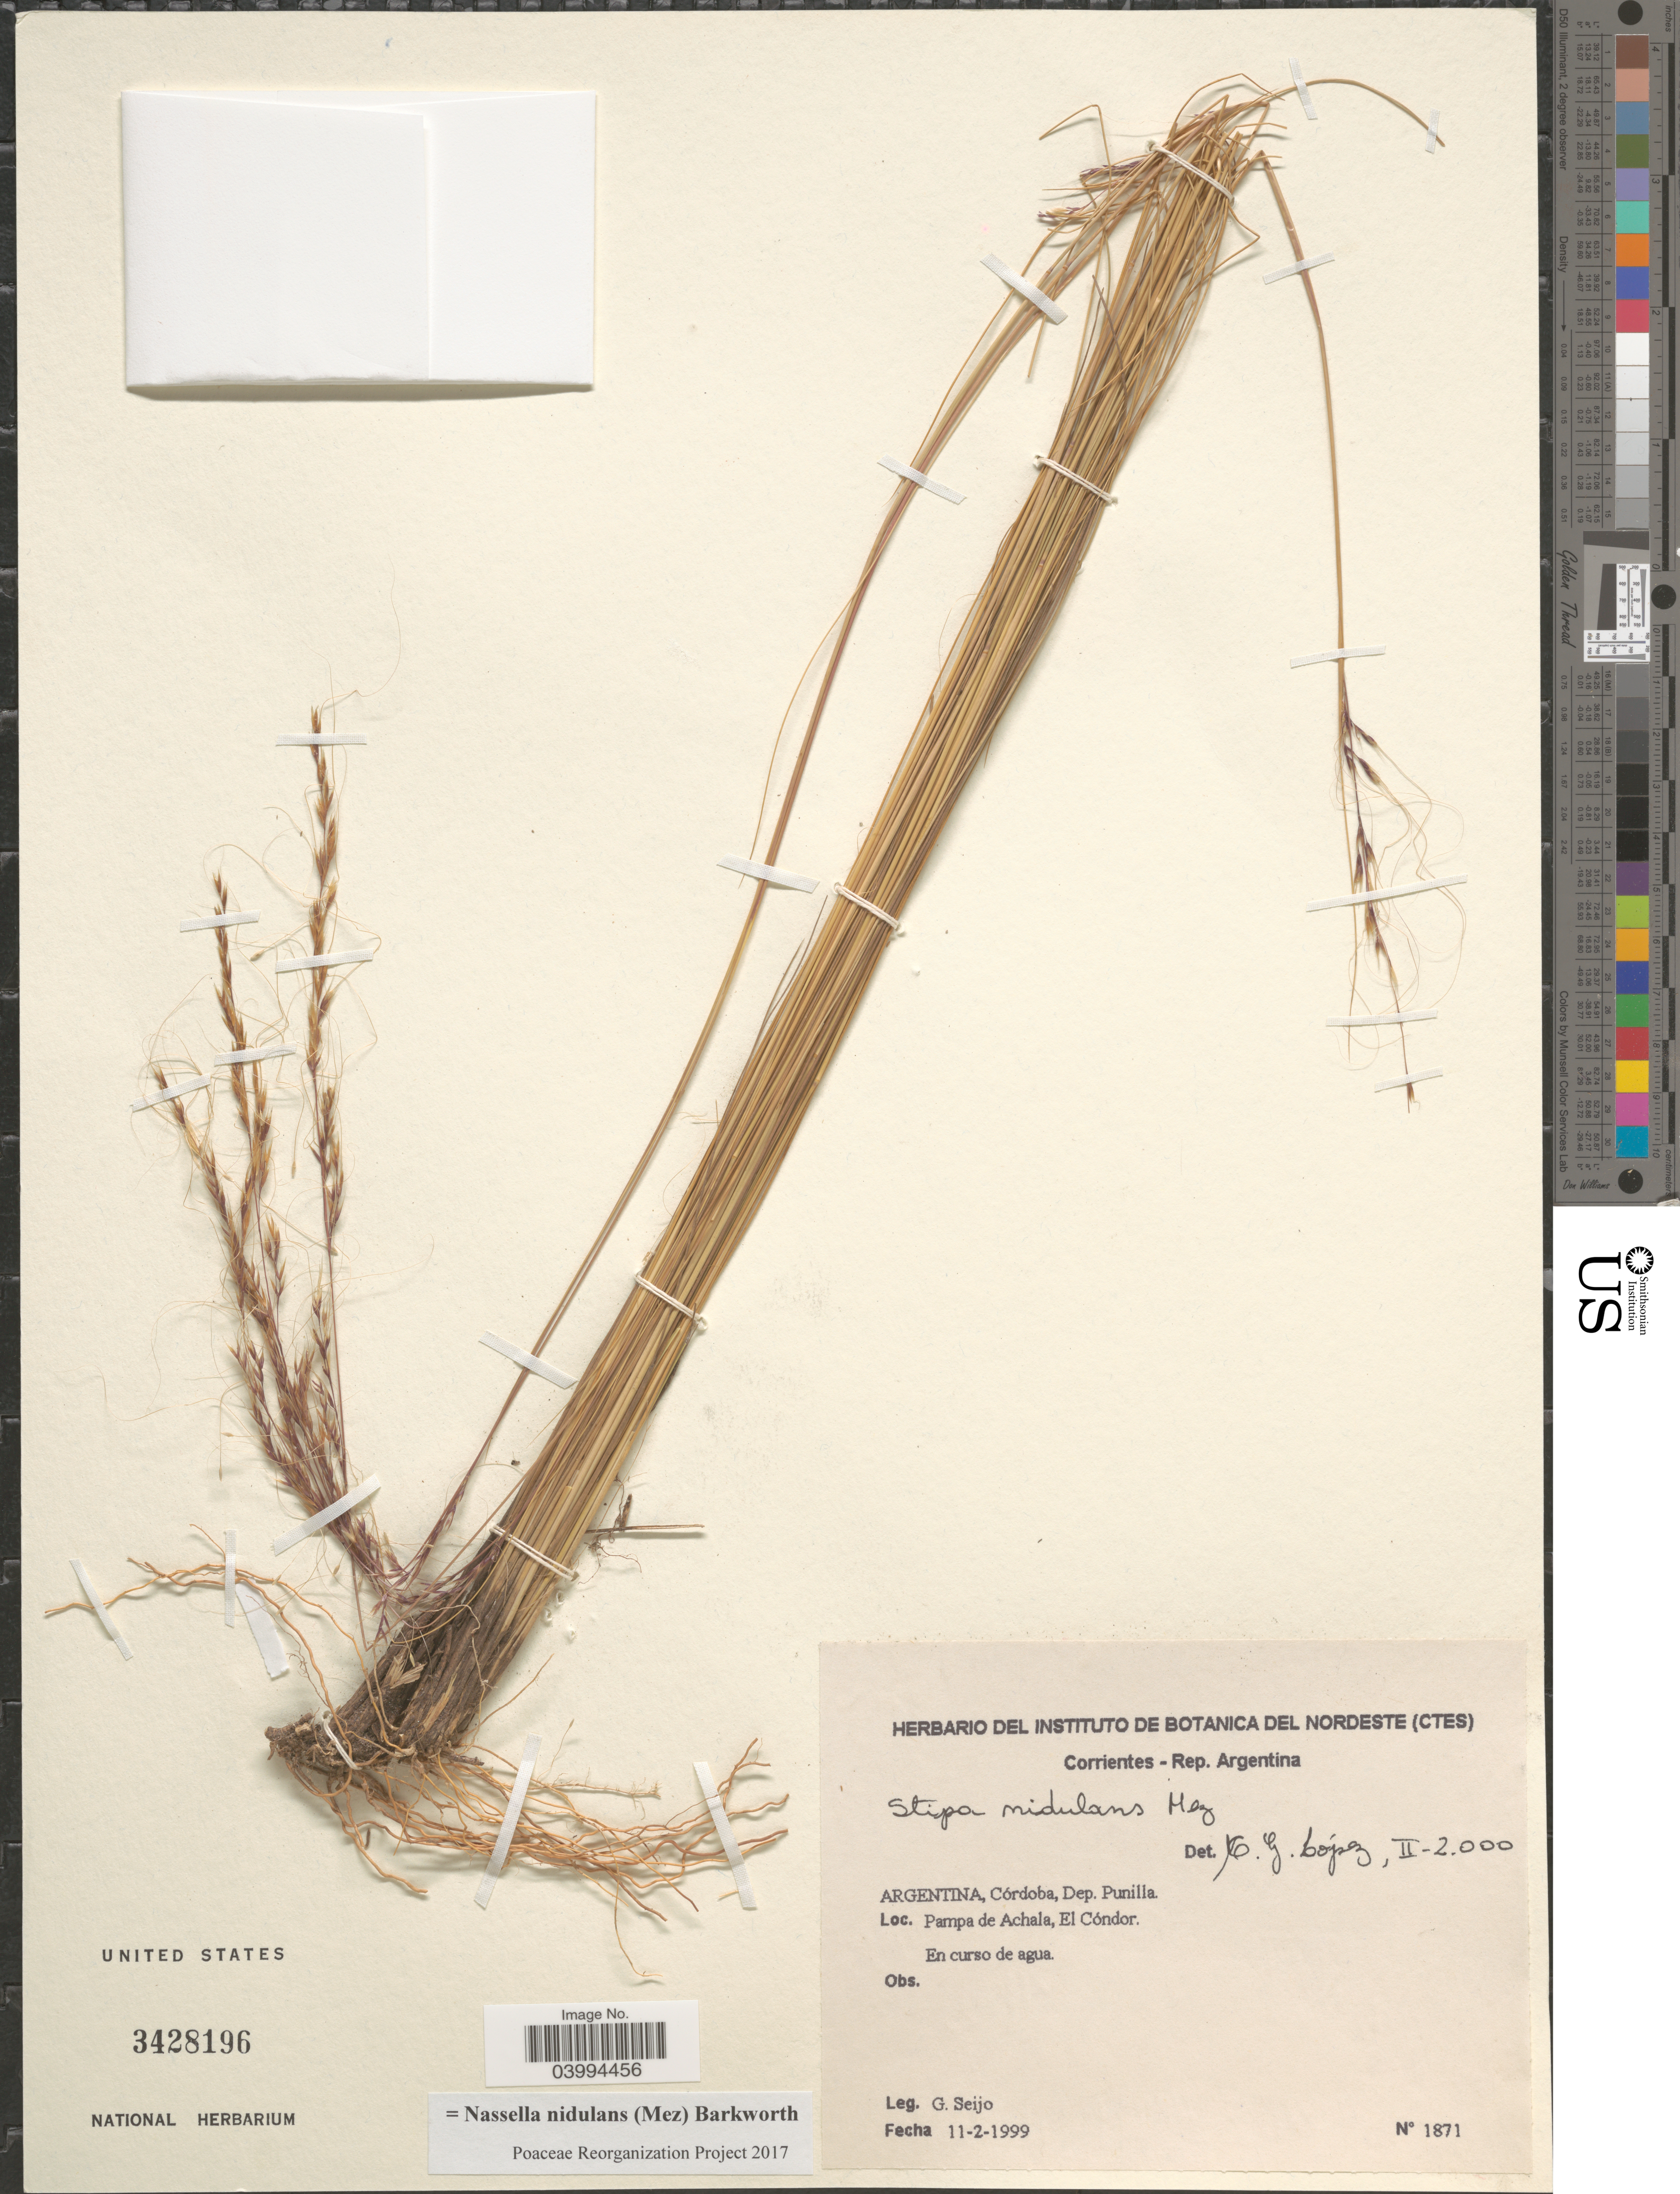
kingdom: Plantae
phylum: Tracheophyta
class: Liliopsida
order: Poales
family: Poaceae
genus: Nassella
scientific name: Nassella nidulans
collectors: G. Seijo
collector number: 1871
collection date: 1999-02-11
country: Argentina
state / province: Cordoba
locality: Dep. Punilla. Pampa de Achala, El Cóndor.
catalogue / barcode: US 3428196